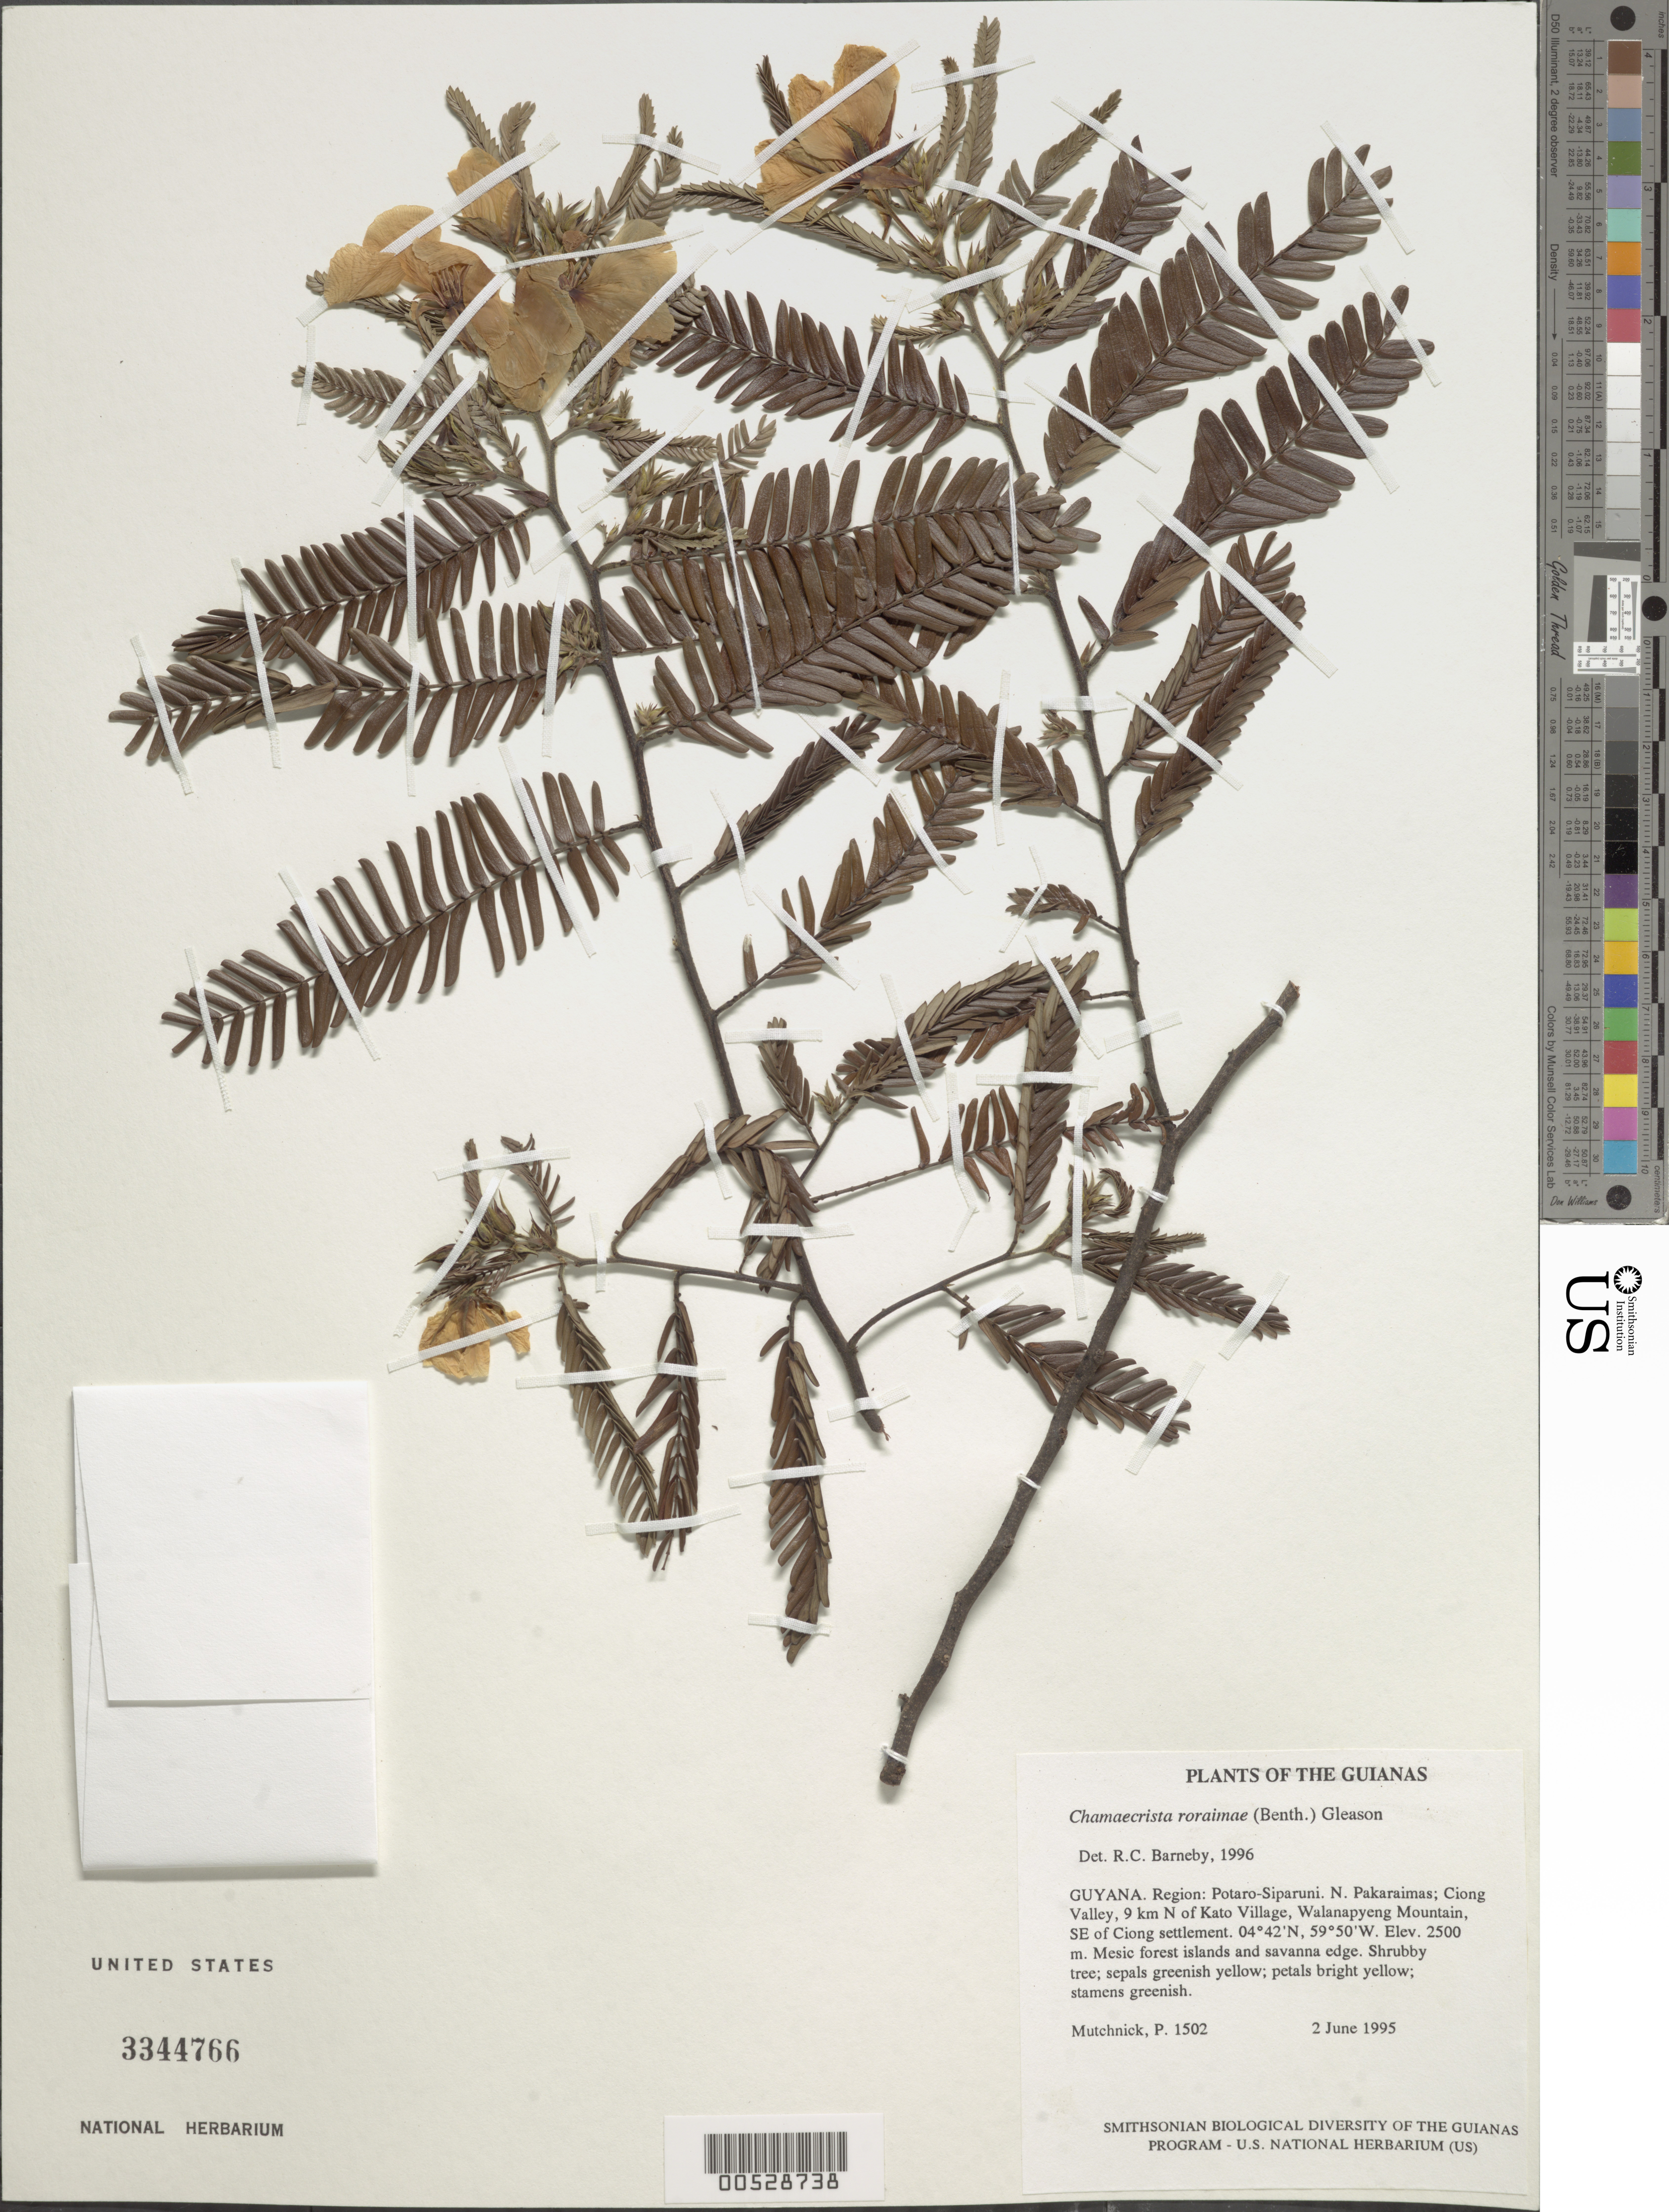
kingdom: Plantae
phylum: Tracheophyta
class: Magnoliopsida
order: Fabales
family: Fabaceae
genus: Chamaecrista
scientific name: Chamaecrista roraimae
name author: (Benth.) Gleason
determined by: Barneby, Rupert C., (NY)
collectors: P. Mutchnick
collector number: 1502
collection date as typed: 2 June 1995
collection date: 1995-06-02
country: Guyana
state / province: Potaro-Siparuni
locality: N. Pakaraimas; Ciong Valley, 9 km N of Kato Village, Walanapyeng Mountain, SE of Ciong settlement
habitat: Mesic forest islands and savanna edge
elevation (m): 2500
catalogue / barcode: US 3344766